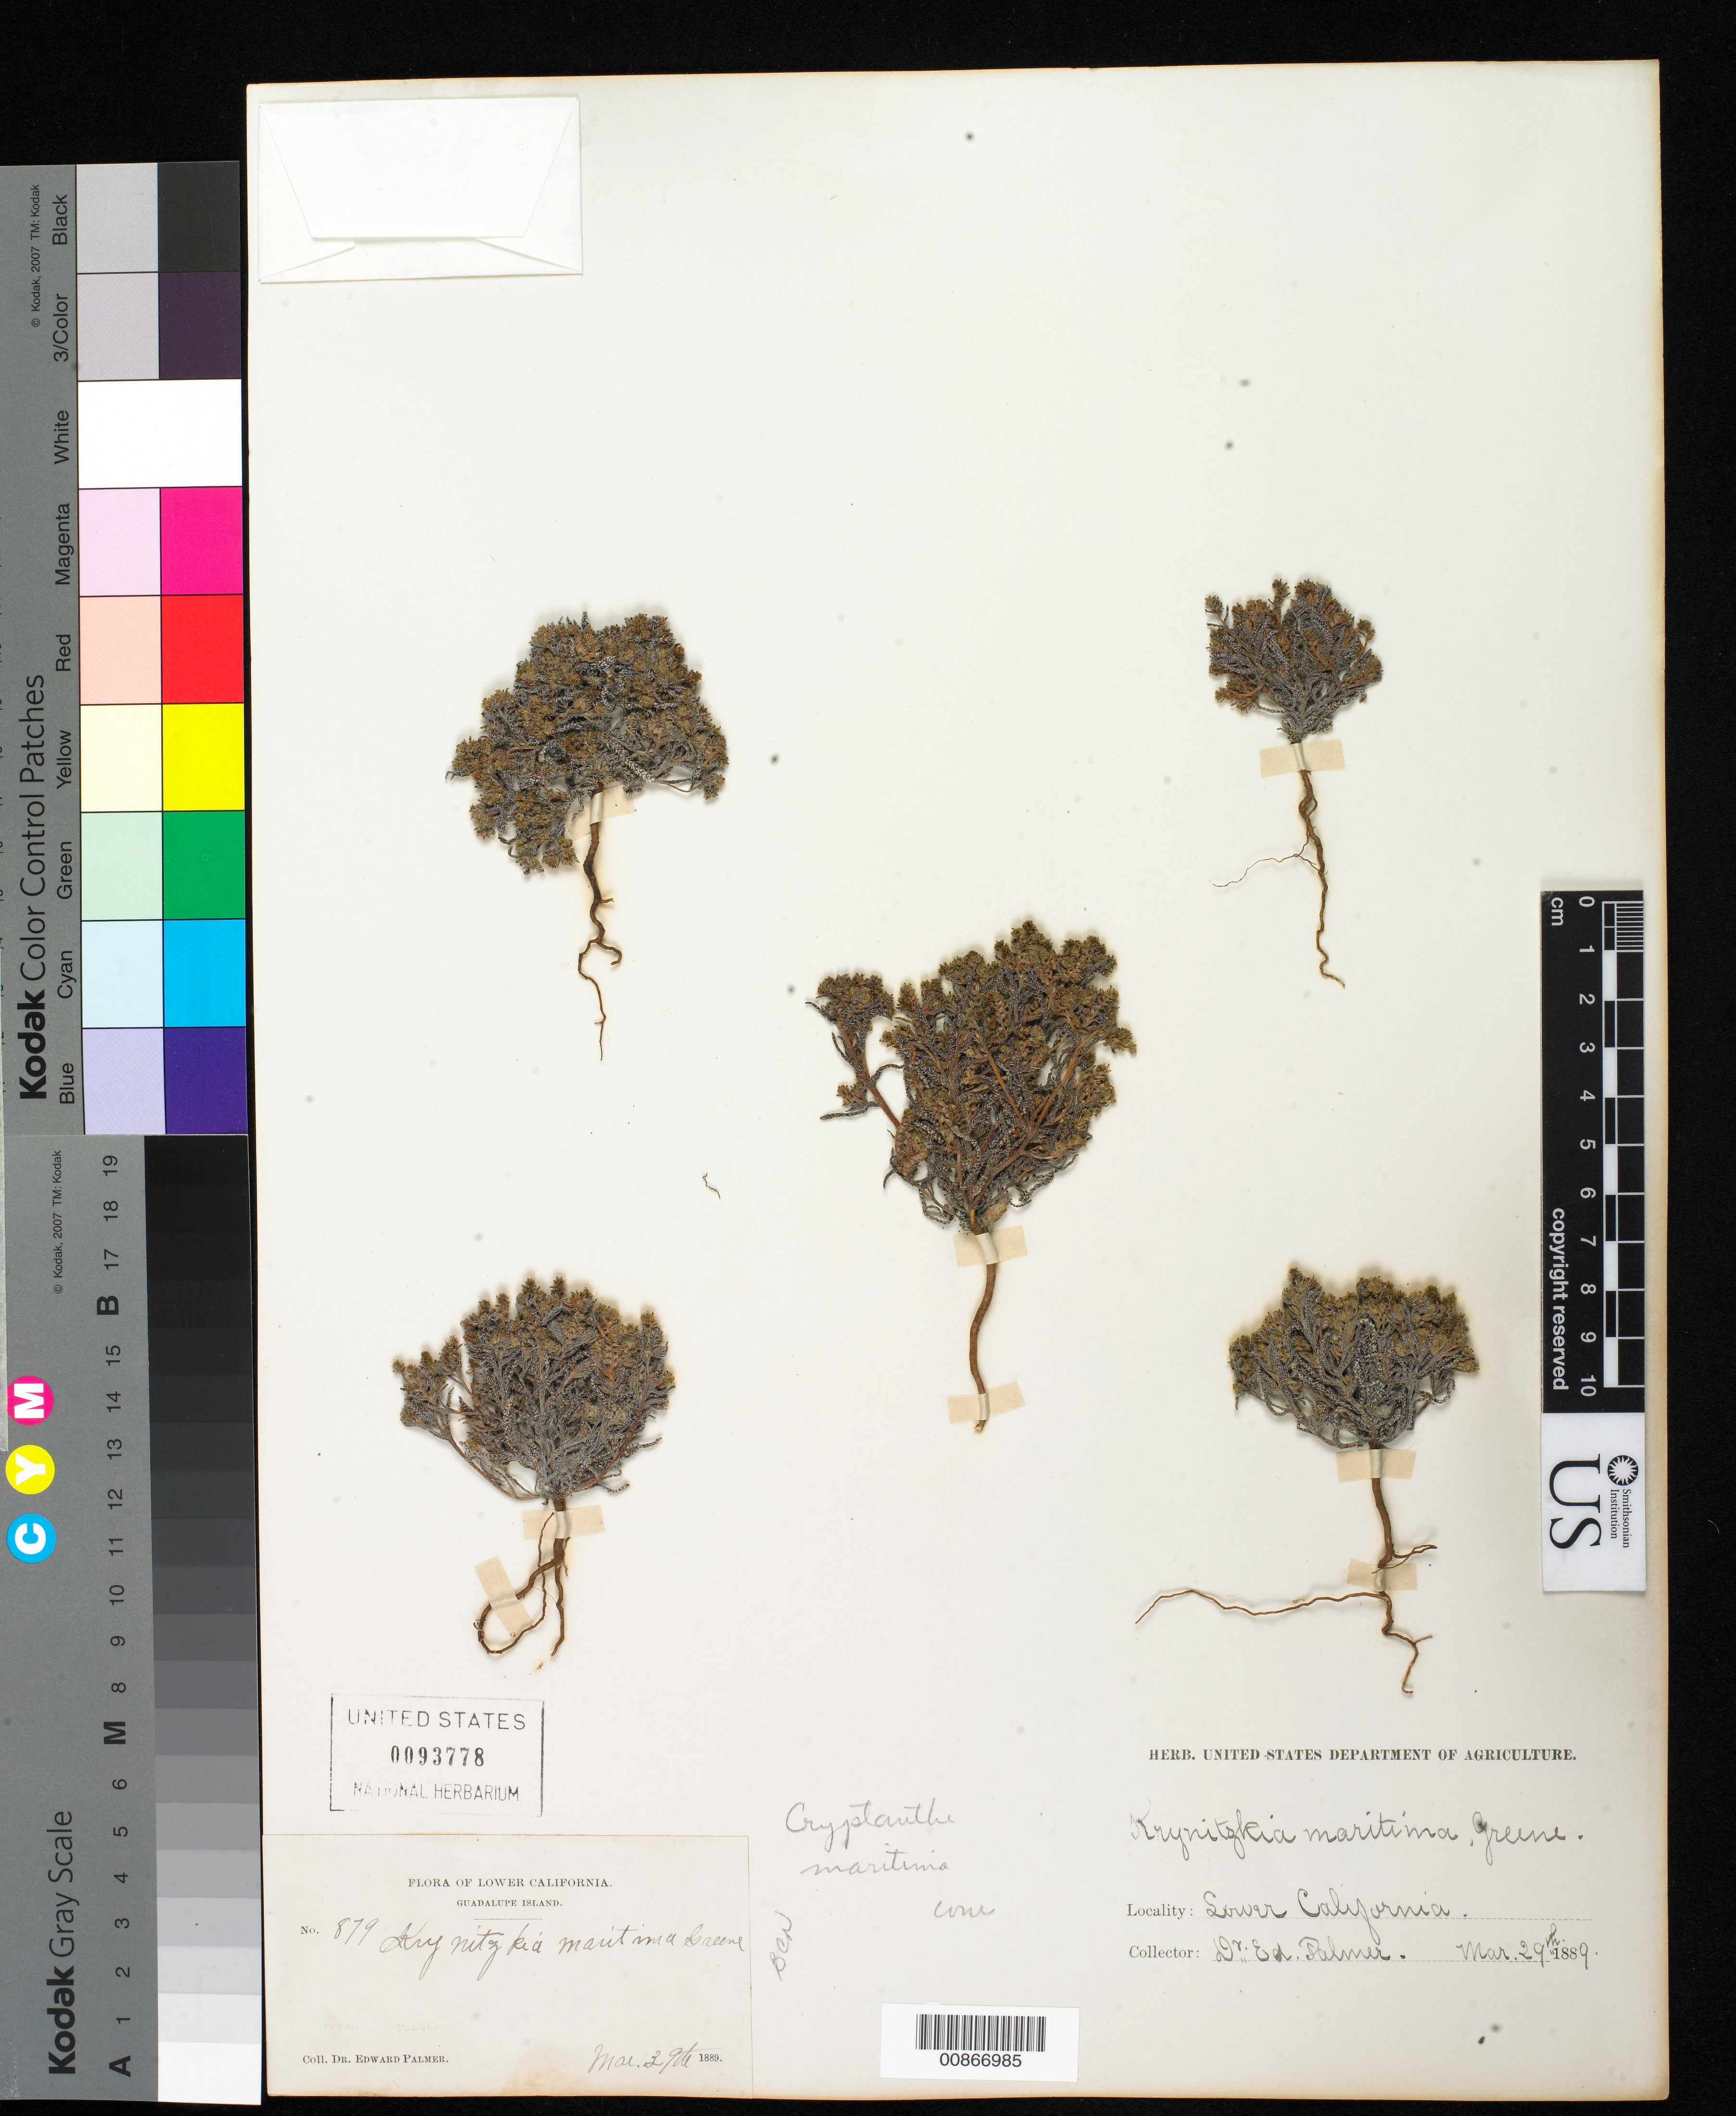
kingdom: Plantae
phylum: Tracheophyta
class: Magnoliopsida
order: Boraginales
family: Boraginaceae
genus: Cryptantha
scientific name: Cryptantha maritima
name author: (Greene) Greene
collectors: E. Palmer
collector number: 879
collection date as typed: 29 Mar 1889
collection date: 1889-03-29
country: Mexico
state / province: Baja California Norte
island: Guadalupe I.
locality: Guadalupe Island, Baja California.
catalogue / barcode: US 93778